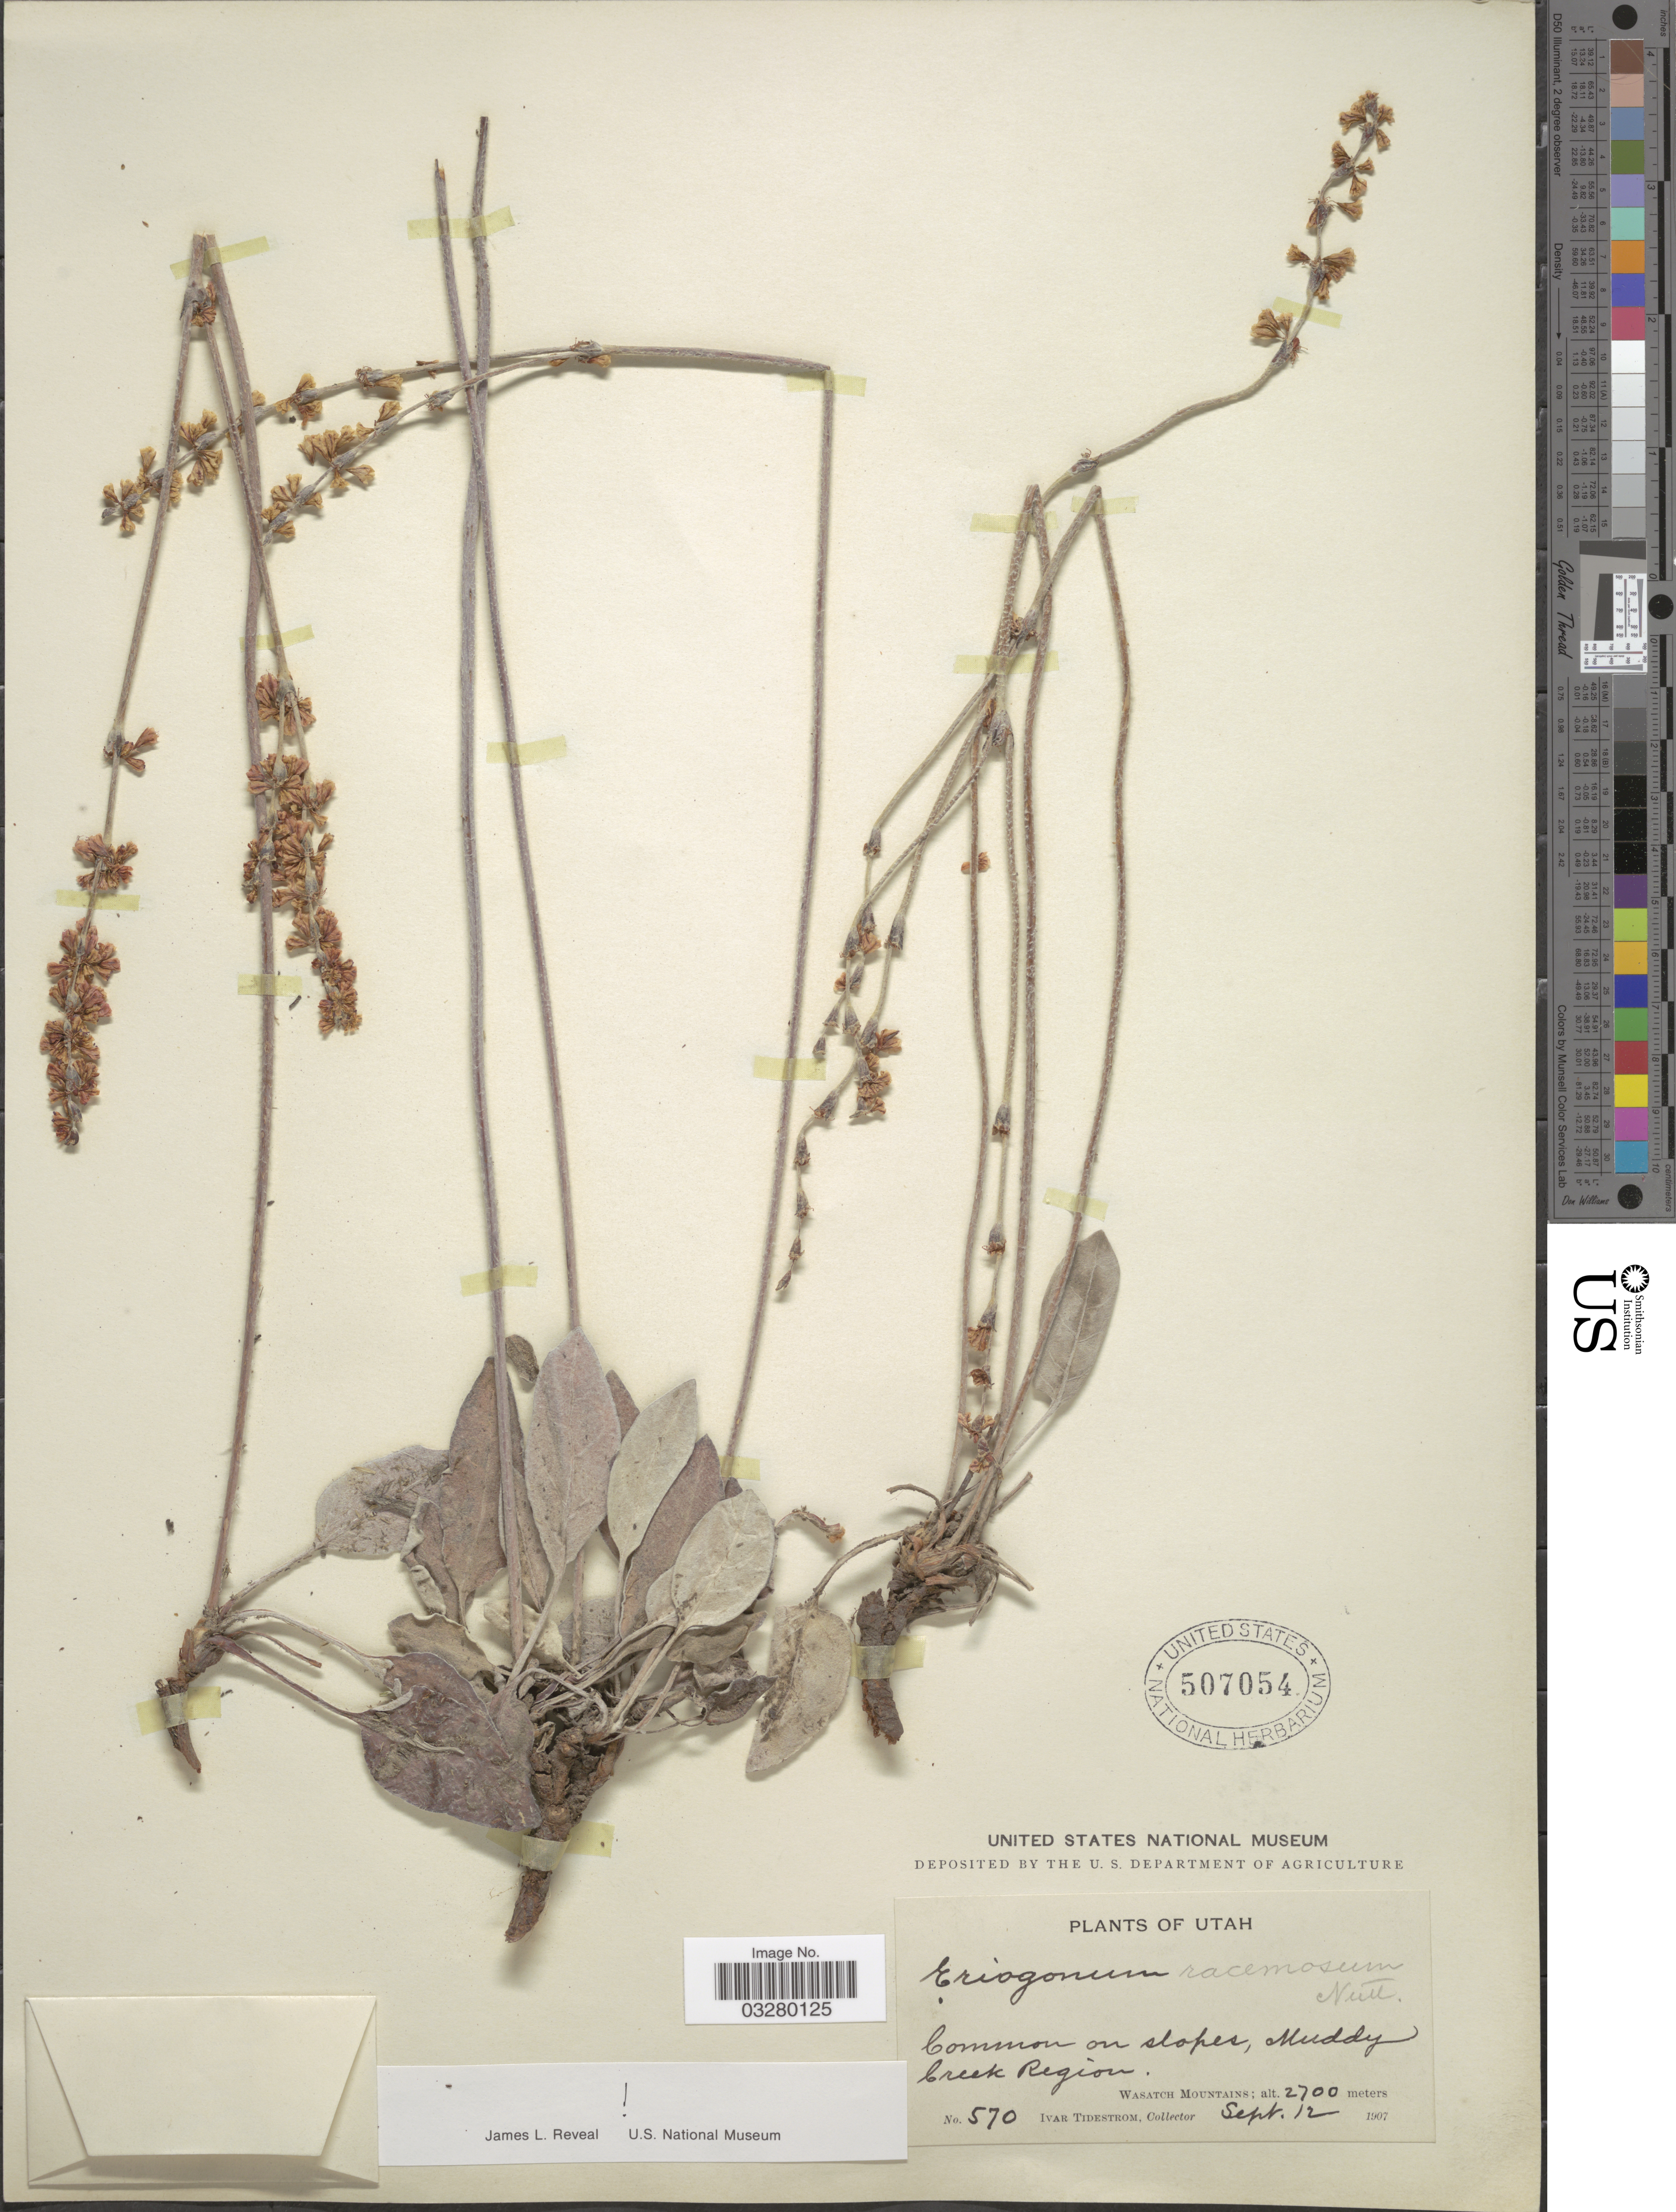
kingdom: Plantae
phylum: Tracheophyta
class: Magnoliopsida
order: Caryophyllales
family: Polygonaceae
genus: Eriogonum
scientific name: Eriogonum racemosum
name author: Nutt.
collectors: I. F. Tidestrom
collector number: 570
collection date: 1907-09-12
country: United States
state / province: Utah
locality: Muddy Creek Region. Wasatch Mountains.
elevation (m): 2700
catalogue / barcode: US 507054